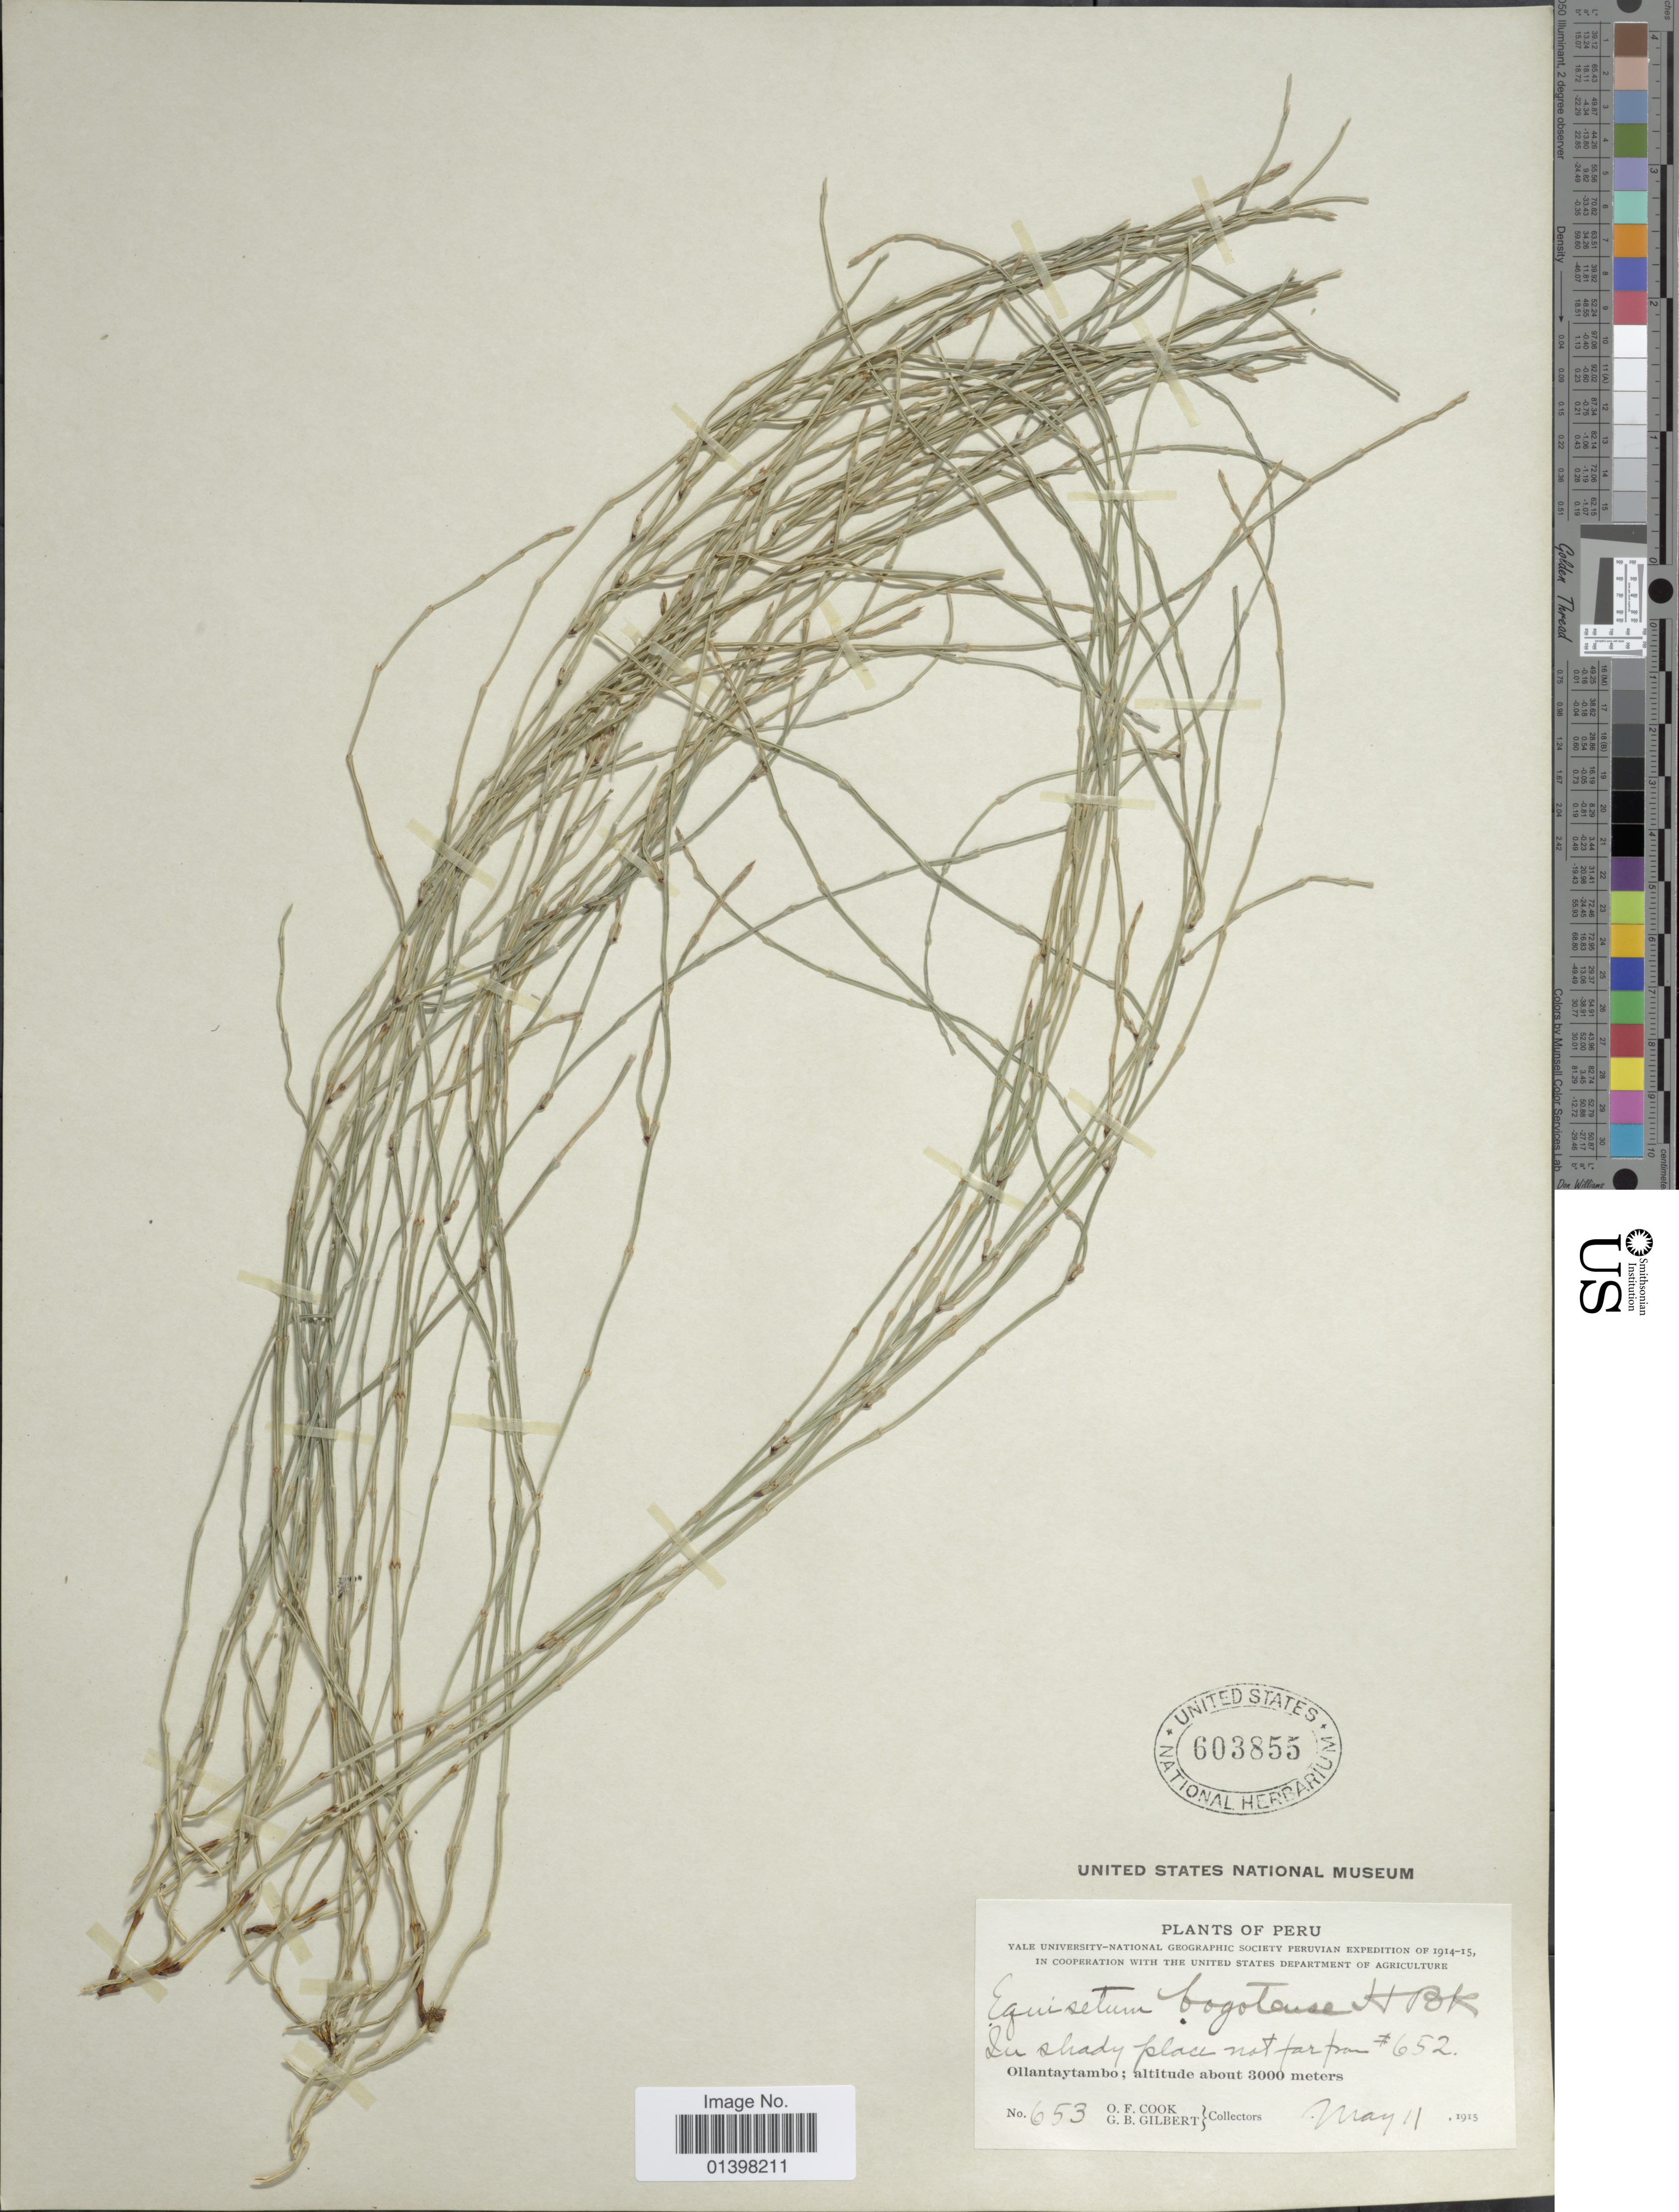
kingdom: Plantae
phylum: Tracheophyta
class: Polypodiopsida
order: Equisetales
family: Equisetaceae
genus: Equisetum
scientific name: Equisetum bogotense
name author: Kunth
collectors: O. F. Cook & G. B. Gilbert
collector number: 653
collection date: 1915-05-11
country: Peru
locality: Ollantaytambo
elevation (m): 3000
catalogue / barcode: US 603855